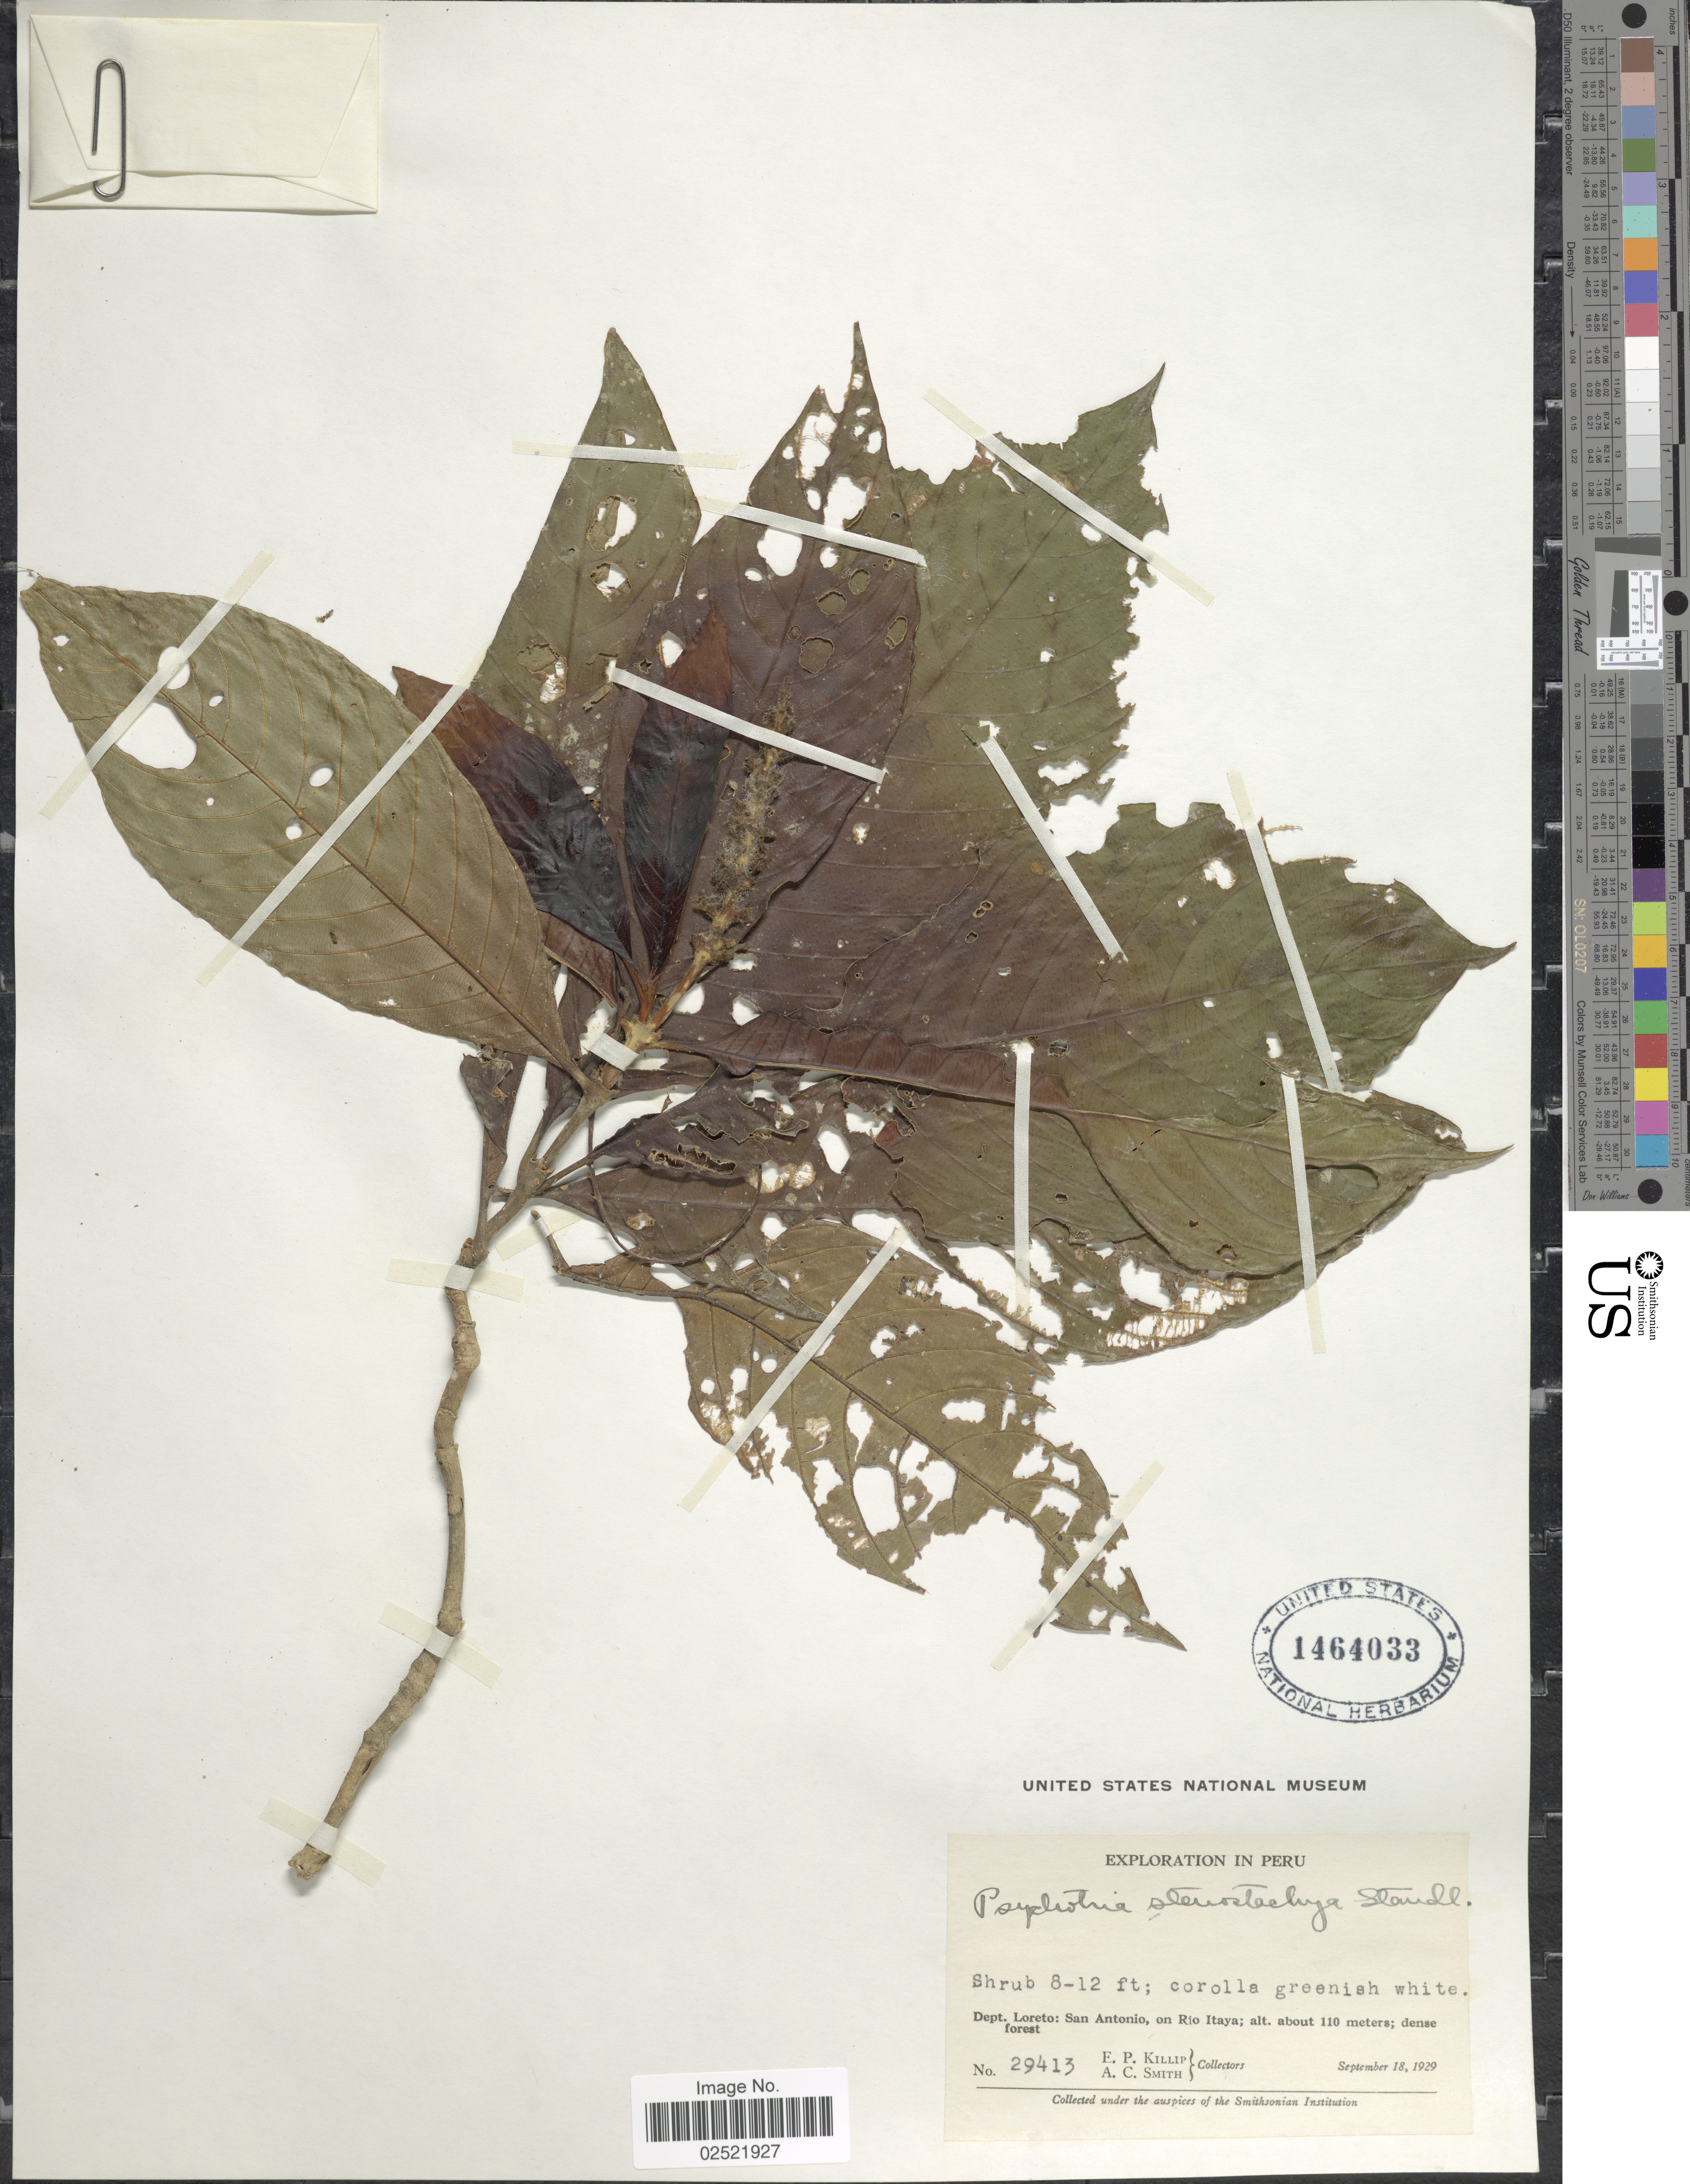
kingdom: Plantae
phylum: Tracheophyta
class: Magnoliopsida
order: Gentianales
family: Rubiaceae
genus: Psychotria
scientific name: Psychotria stenostachya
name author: Standl.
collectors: E. P. Killip & A. C. Smith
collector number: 29413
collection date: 1929-09-18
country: Peru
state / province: Loreto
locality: San Antonio, on Rio Itaya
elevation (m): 110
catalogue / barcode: US 1464033